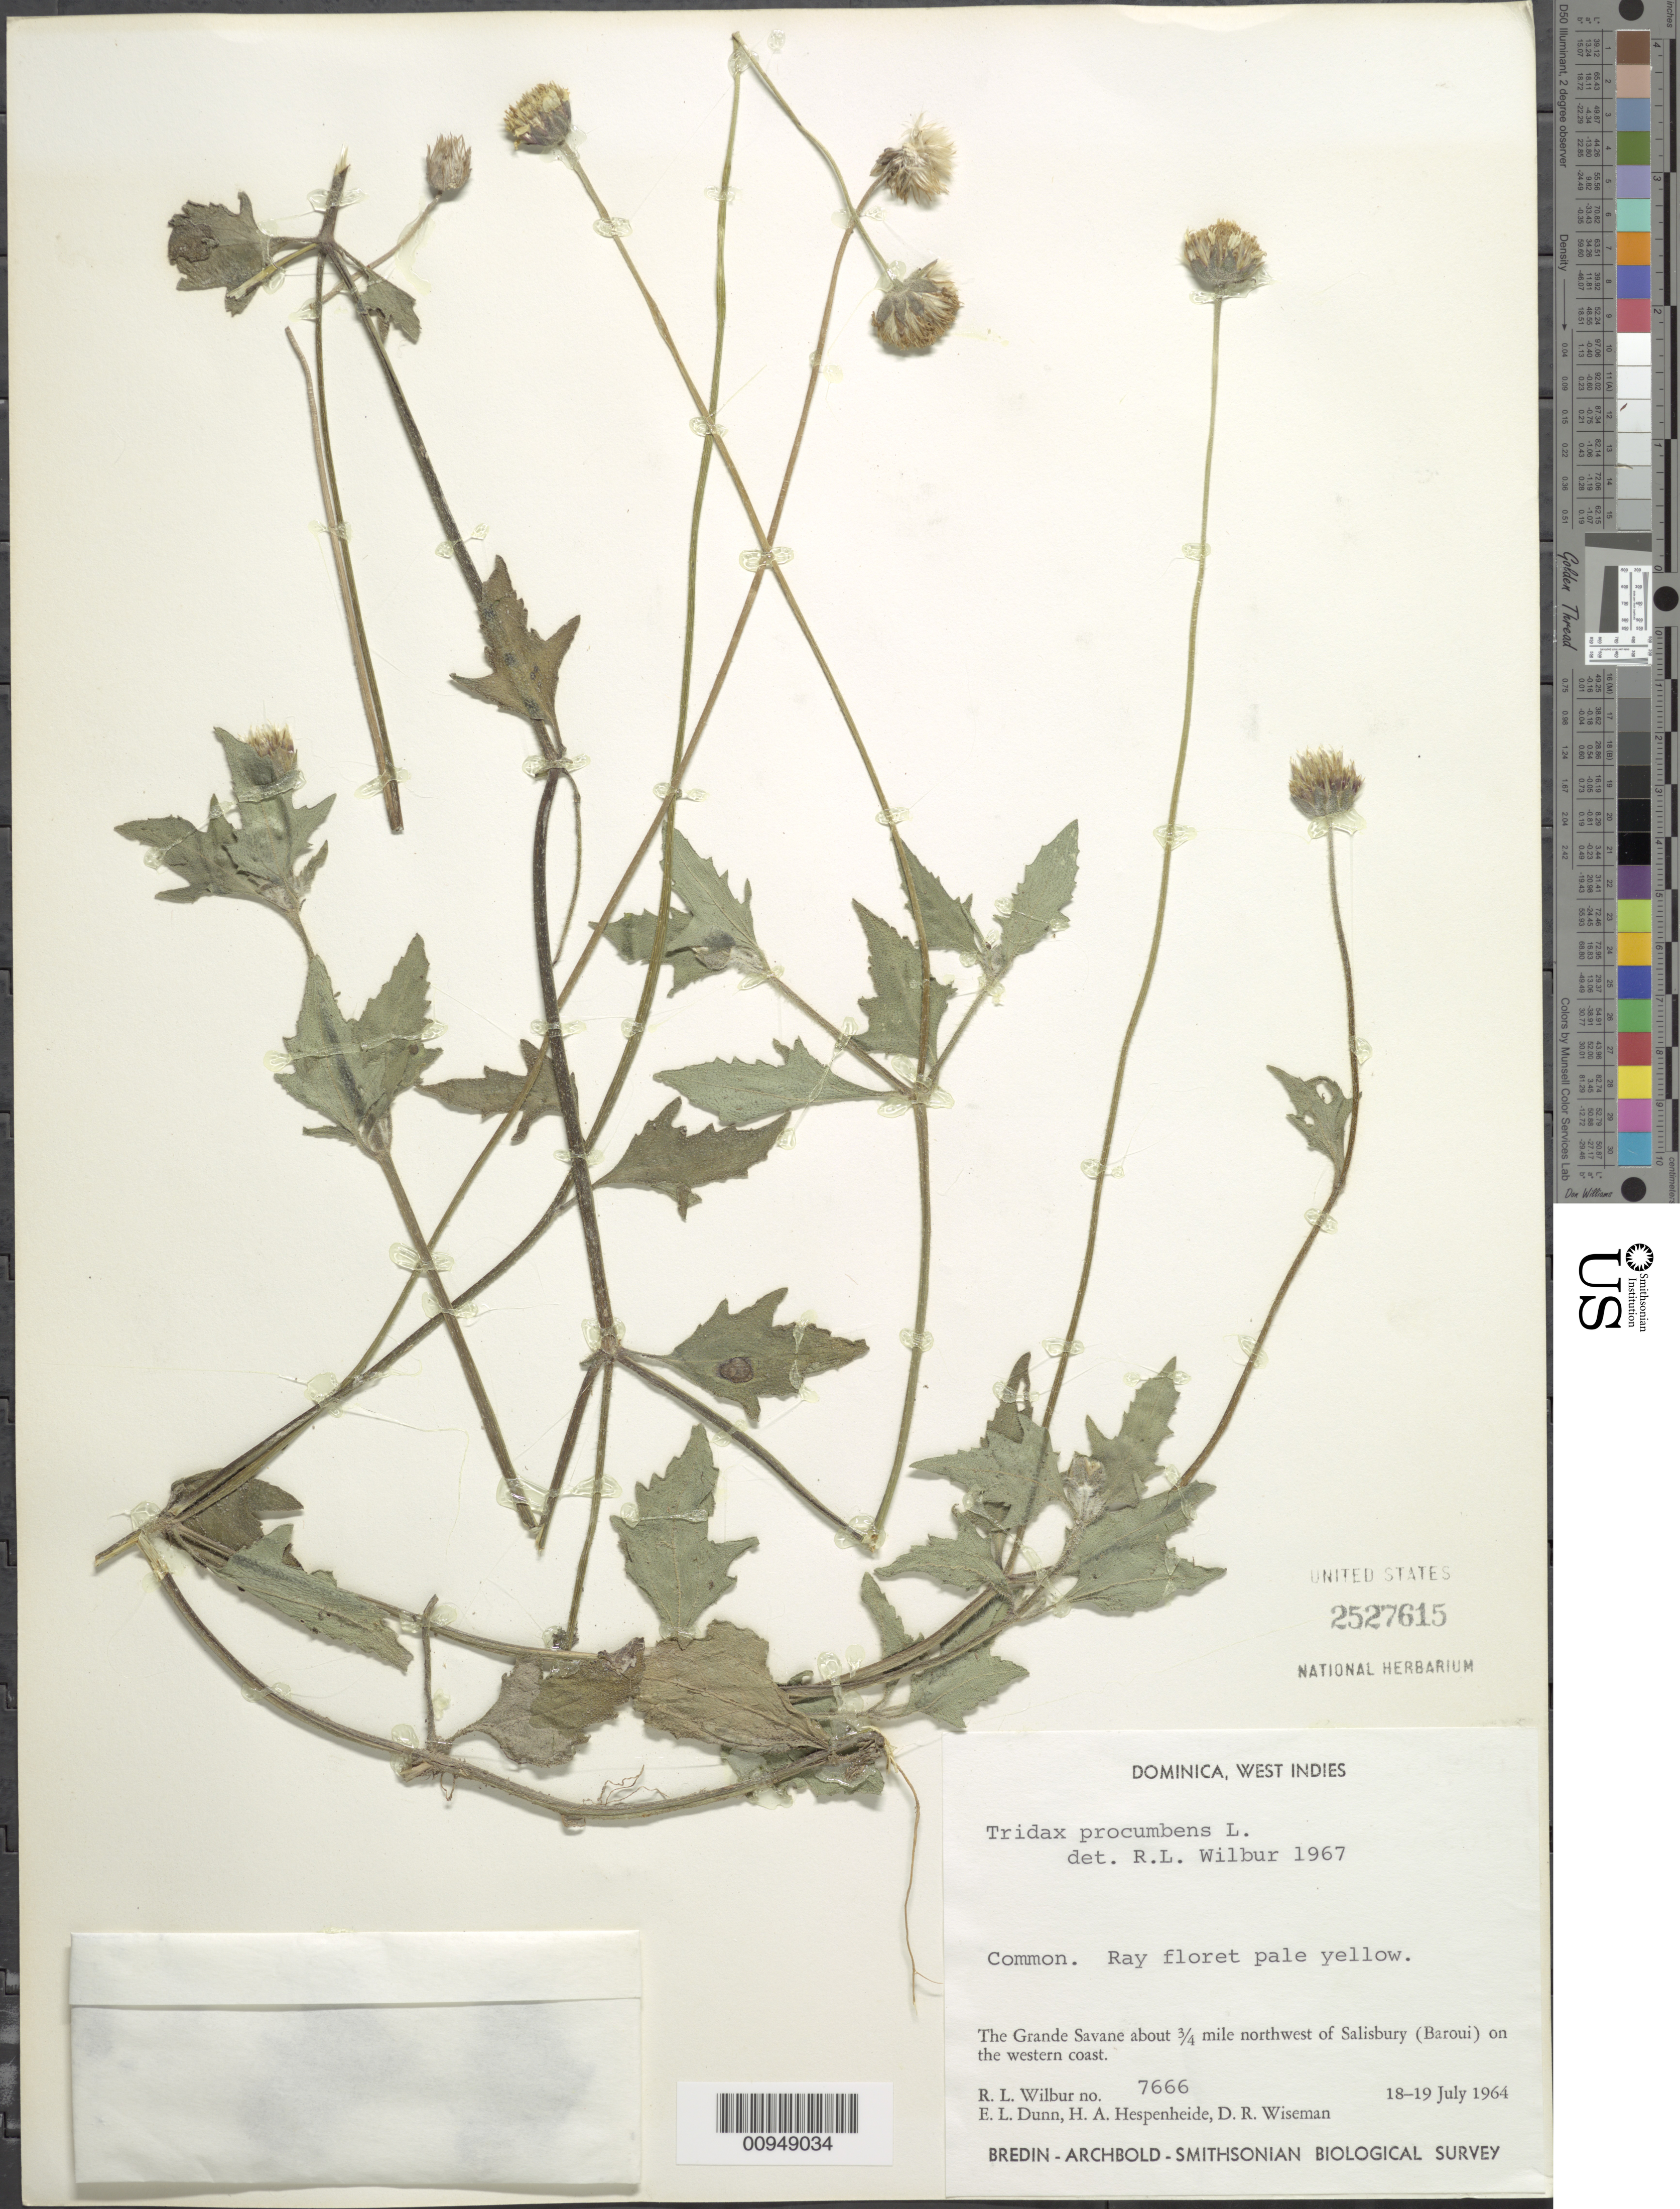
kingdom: Plantae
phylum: Tracheophyta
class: Magnoliopsida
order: Asterales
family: Asteraceae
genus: Tridax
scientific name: Tridax procumbens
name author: L.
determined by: Wilbur, R. L.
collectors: R. L. Wilbur, E. Dunn, H. A. Hespenheide & D. R. Wiseman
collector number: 7666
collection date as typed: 18 Jul 1964 to 19 Jul 1964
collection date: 1964-07-18/1964-07-19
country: Dominica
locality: The Grande Savane about 3/4 mi NW of Salisbury (Baroui) on the western coast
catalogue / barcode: US 2527615